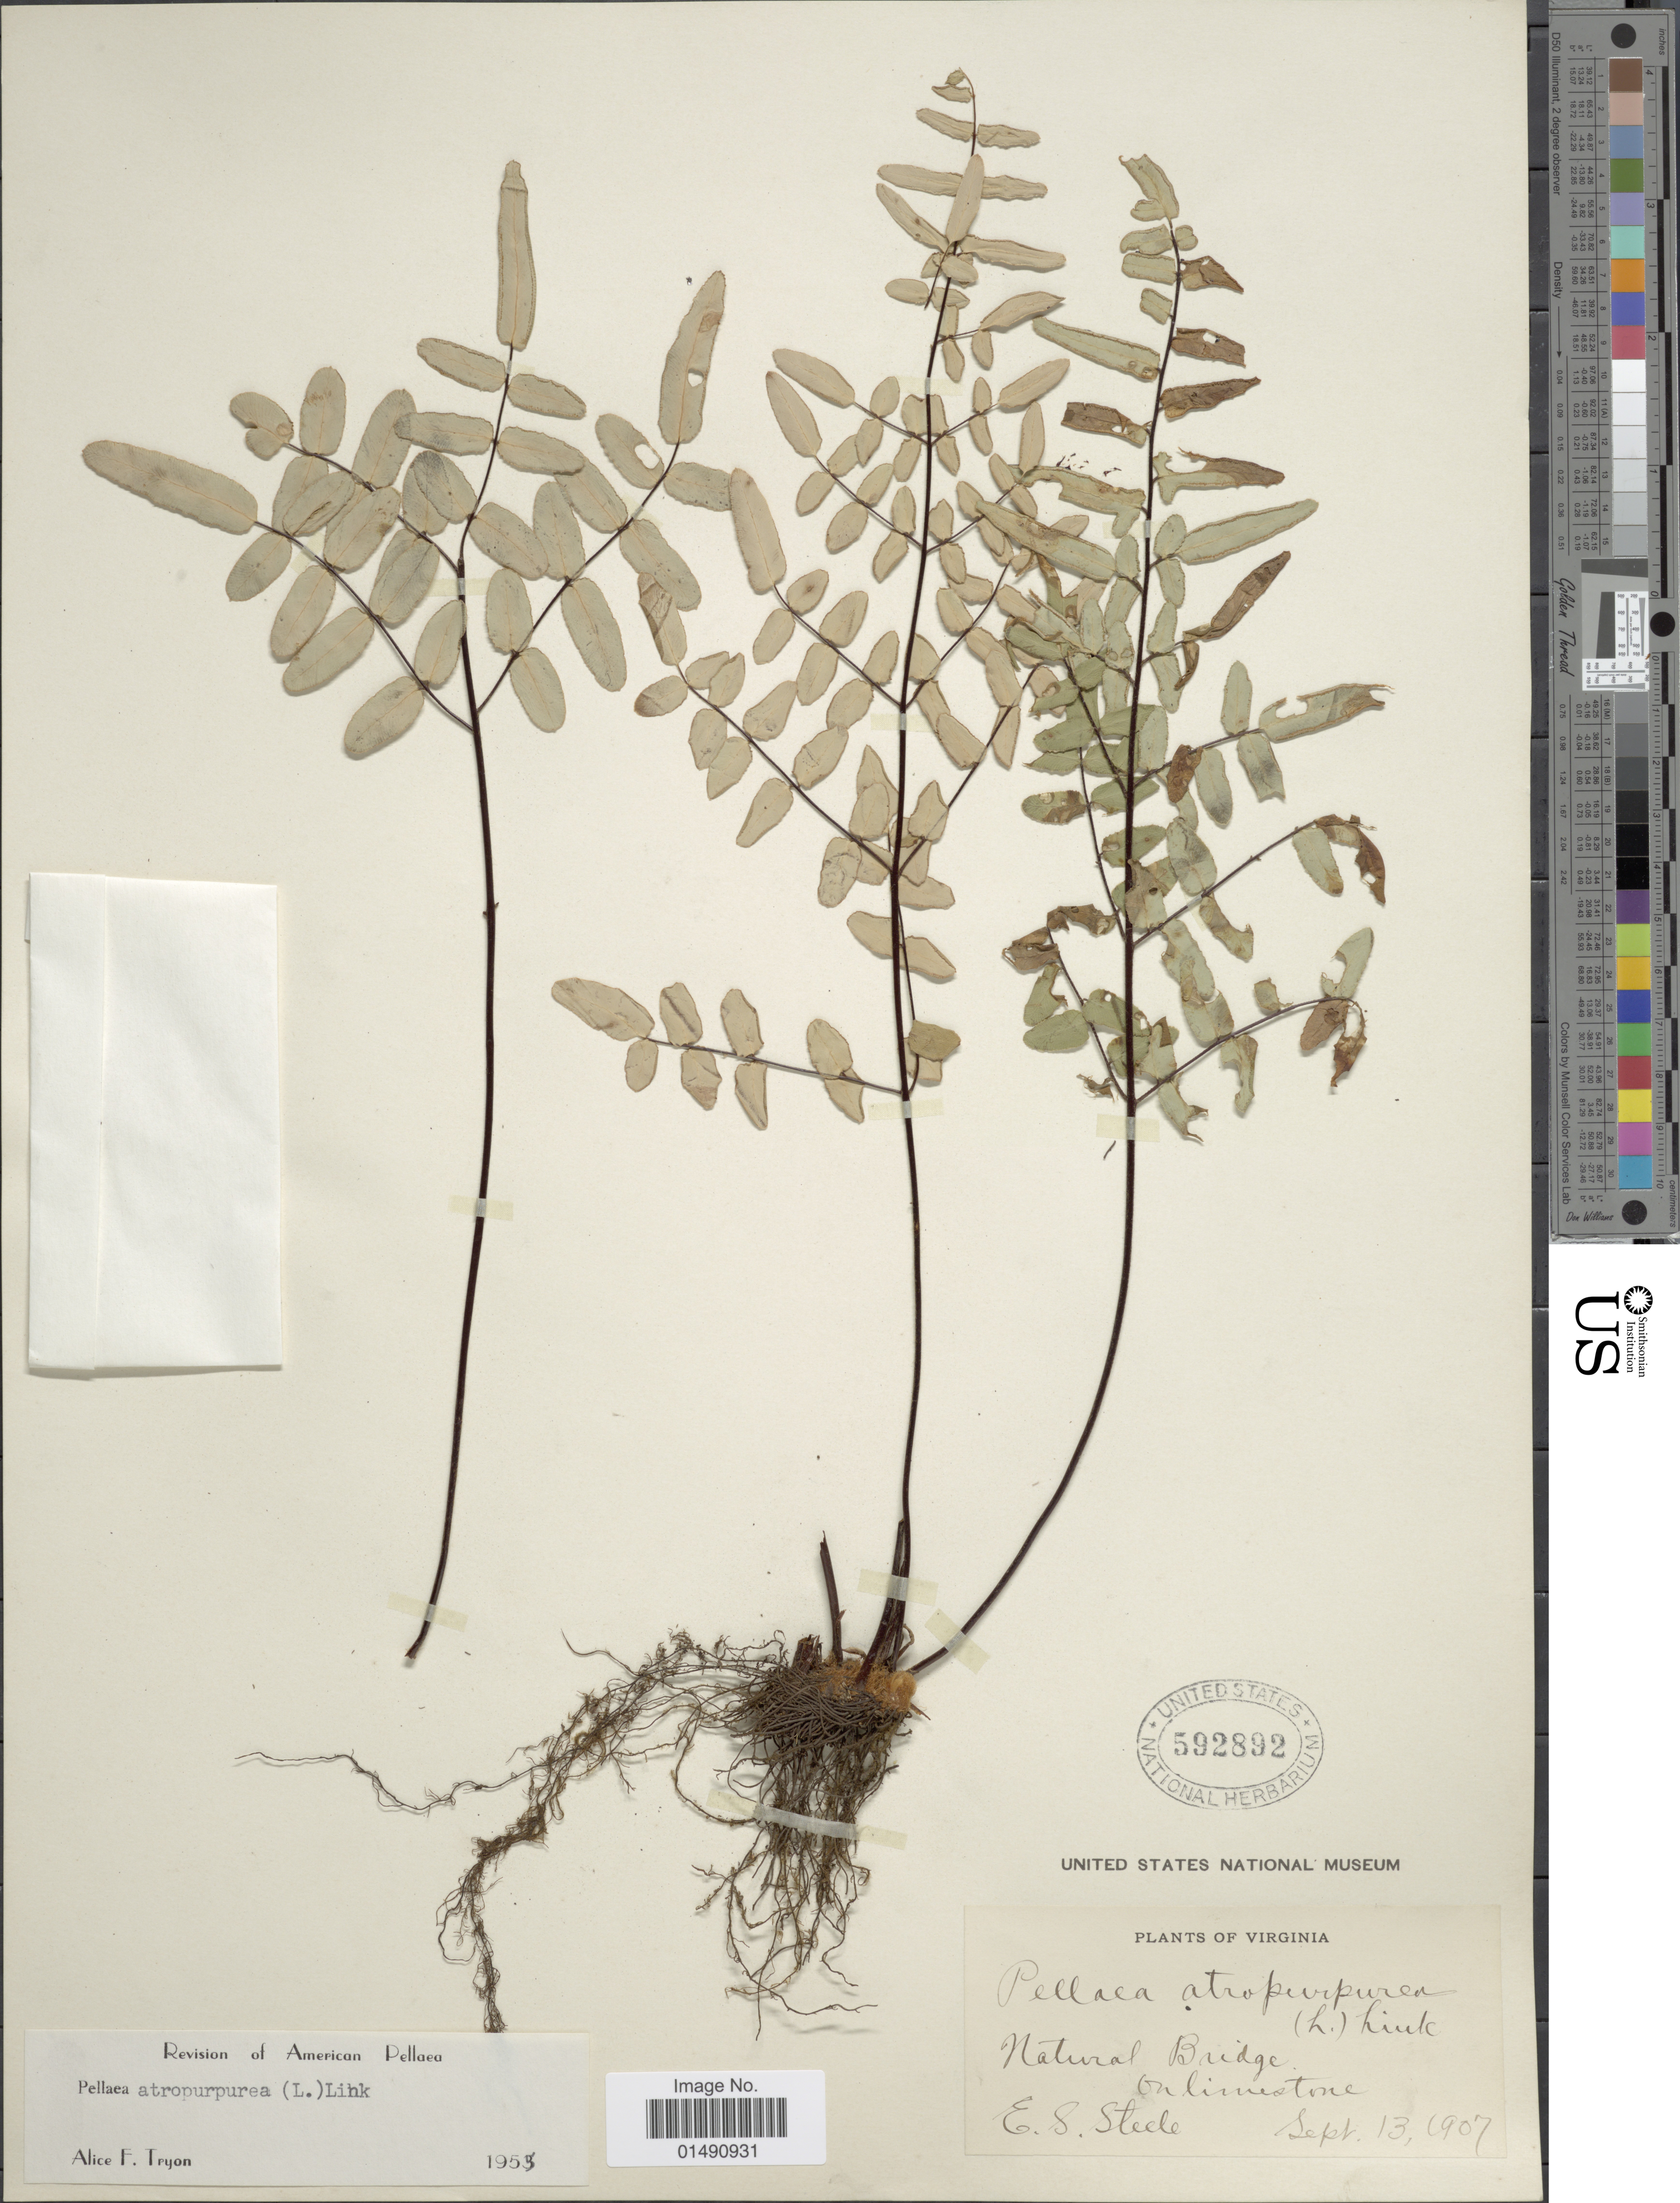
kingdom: Plantae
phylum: Tracheophyta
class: Polypodiopsida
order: Polypodiales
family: Pteridaceae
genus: Pellaea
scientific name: Pellaea atropurpurea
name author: (L.) Link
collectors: E. Steele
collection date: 1907-09-13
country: United States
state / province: Virginia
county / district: Rockbridge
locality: Natural Bridge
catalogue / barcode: US 592892